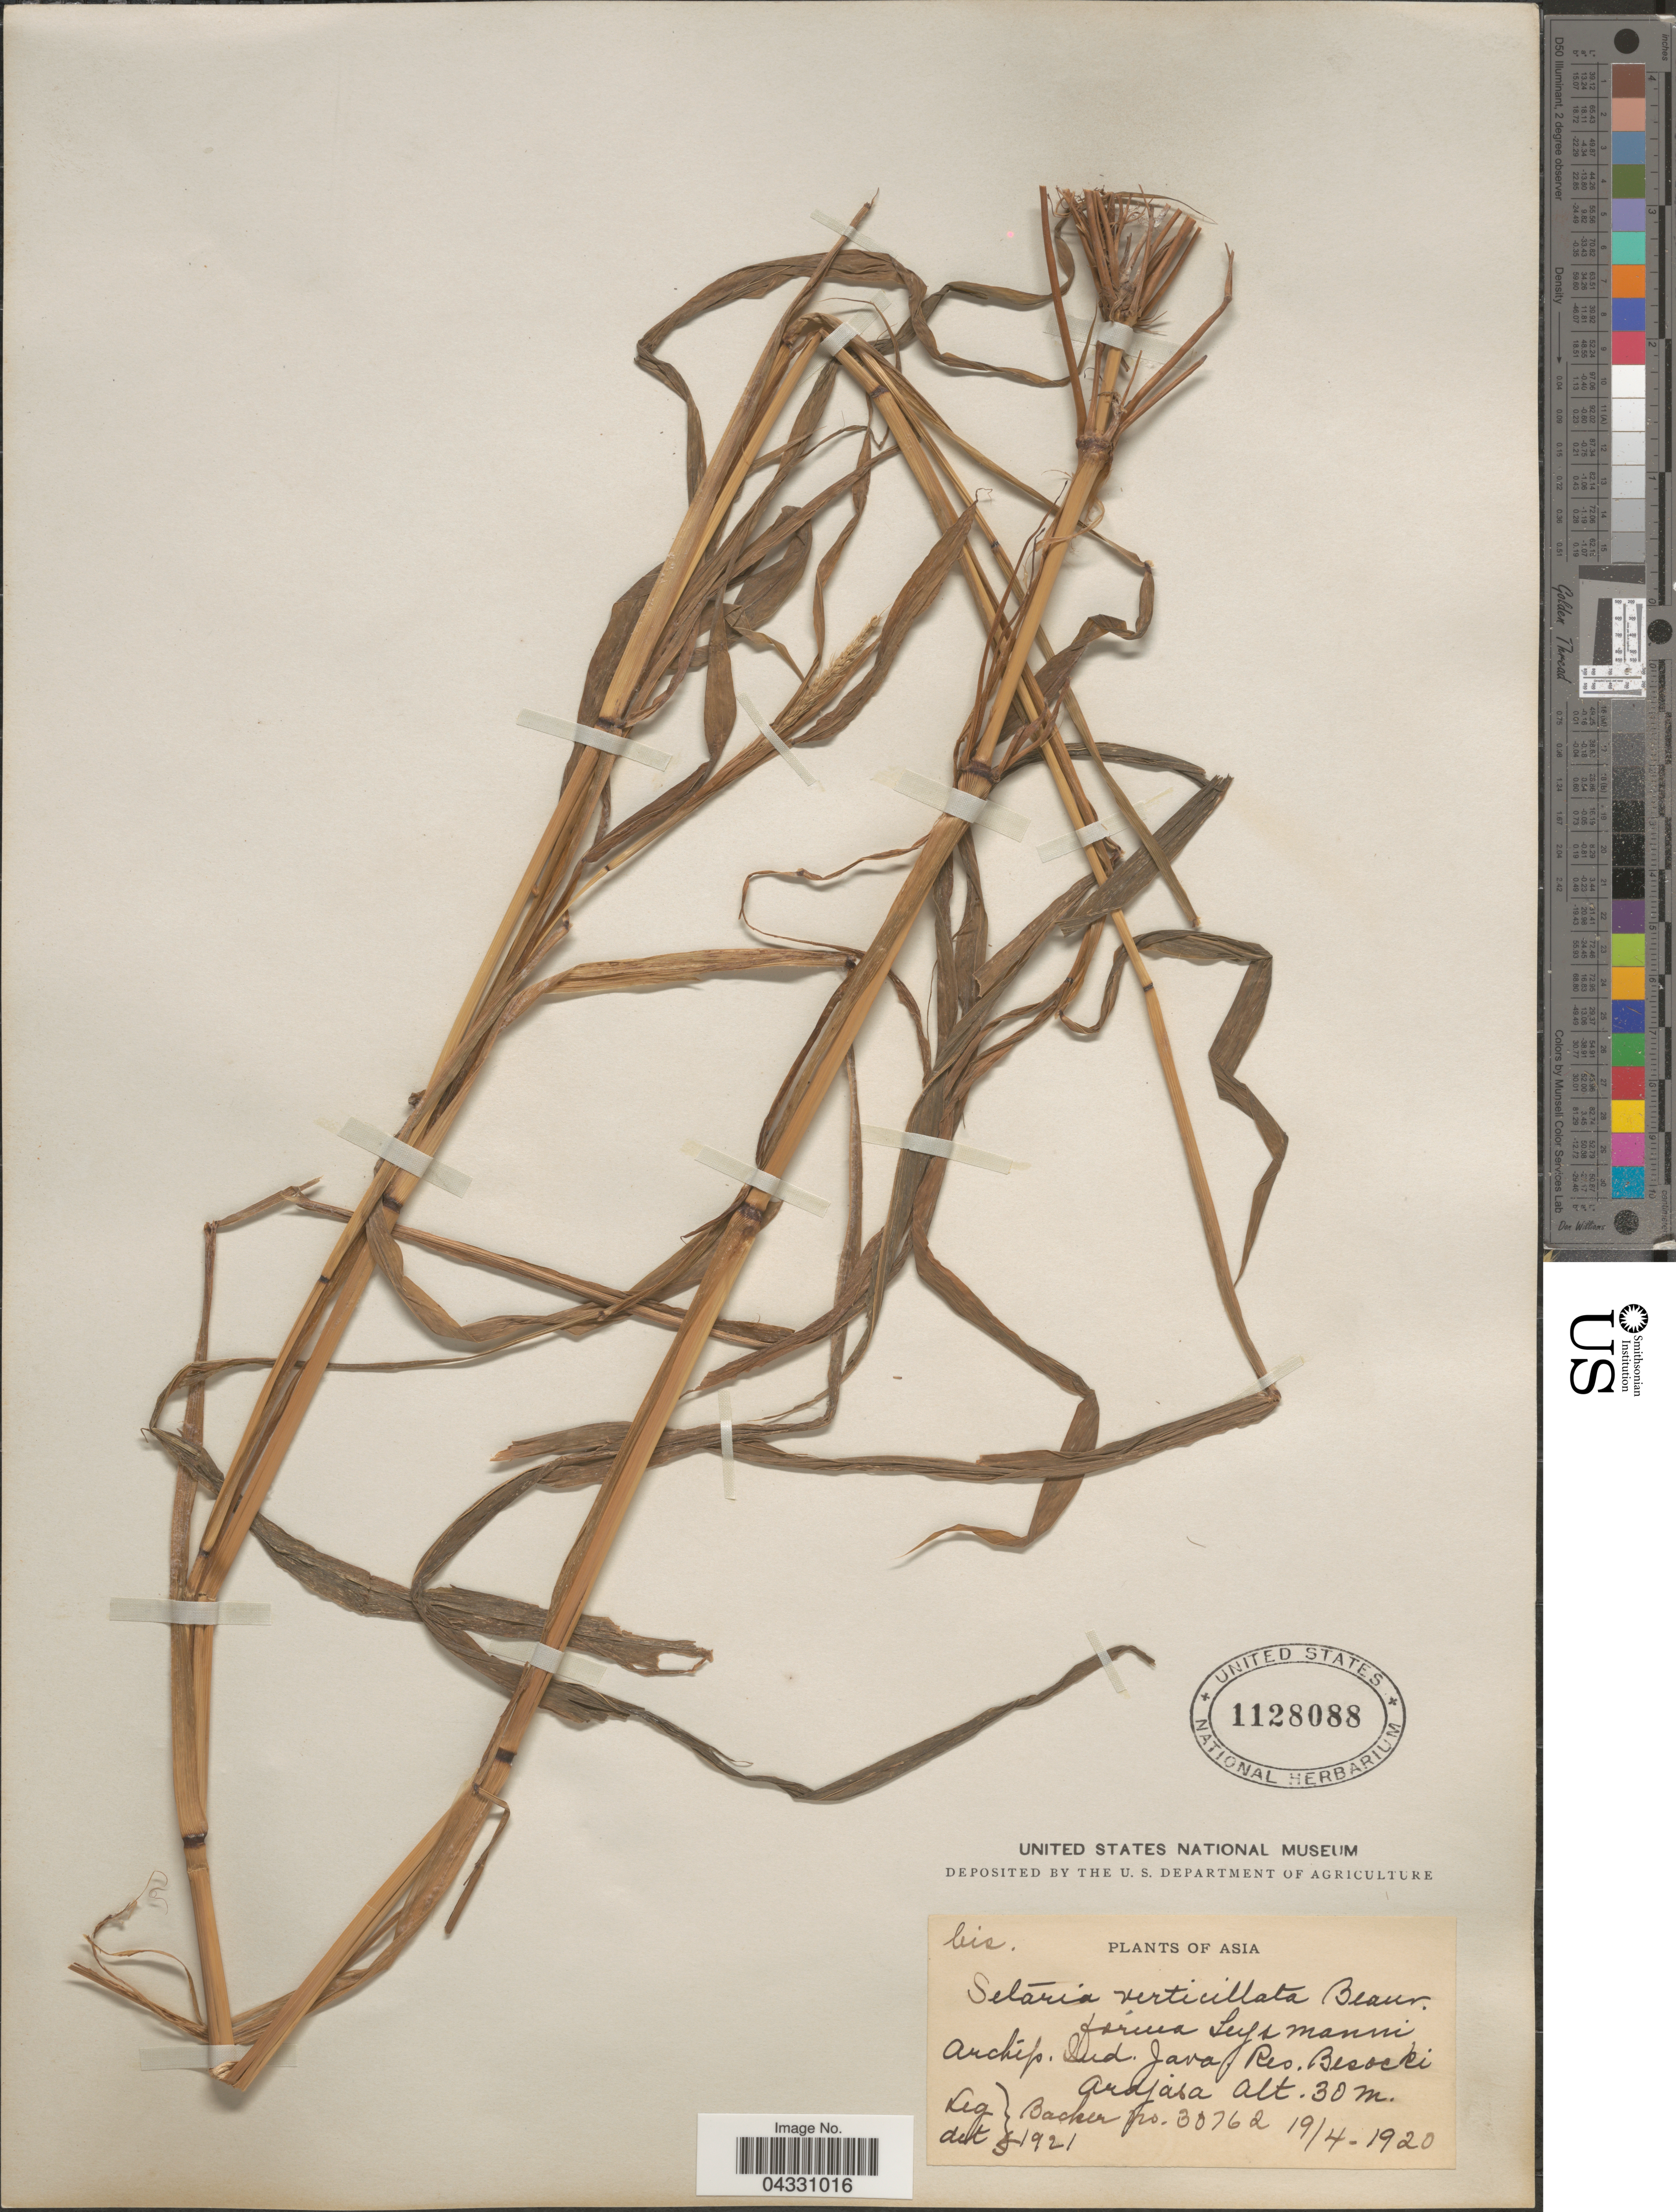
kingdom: Plantae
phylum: Tracheophyta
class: Liliopsida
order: Poales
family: Poaceae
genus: Setaria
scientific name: Setaria sp.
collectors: Backer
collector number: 30762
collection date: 1920-04-19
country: Indonesia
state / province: Java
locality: Archipel. Ind. Java. Res. Besocki Arajasa.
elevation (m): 30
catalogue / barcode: US 1128088